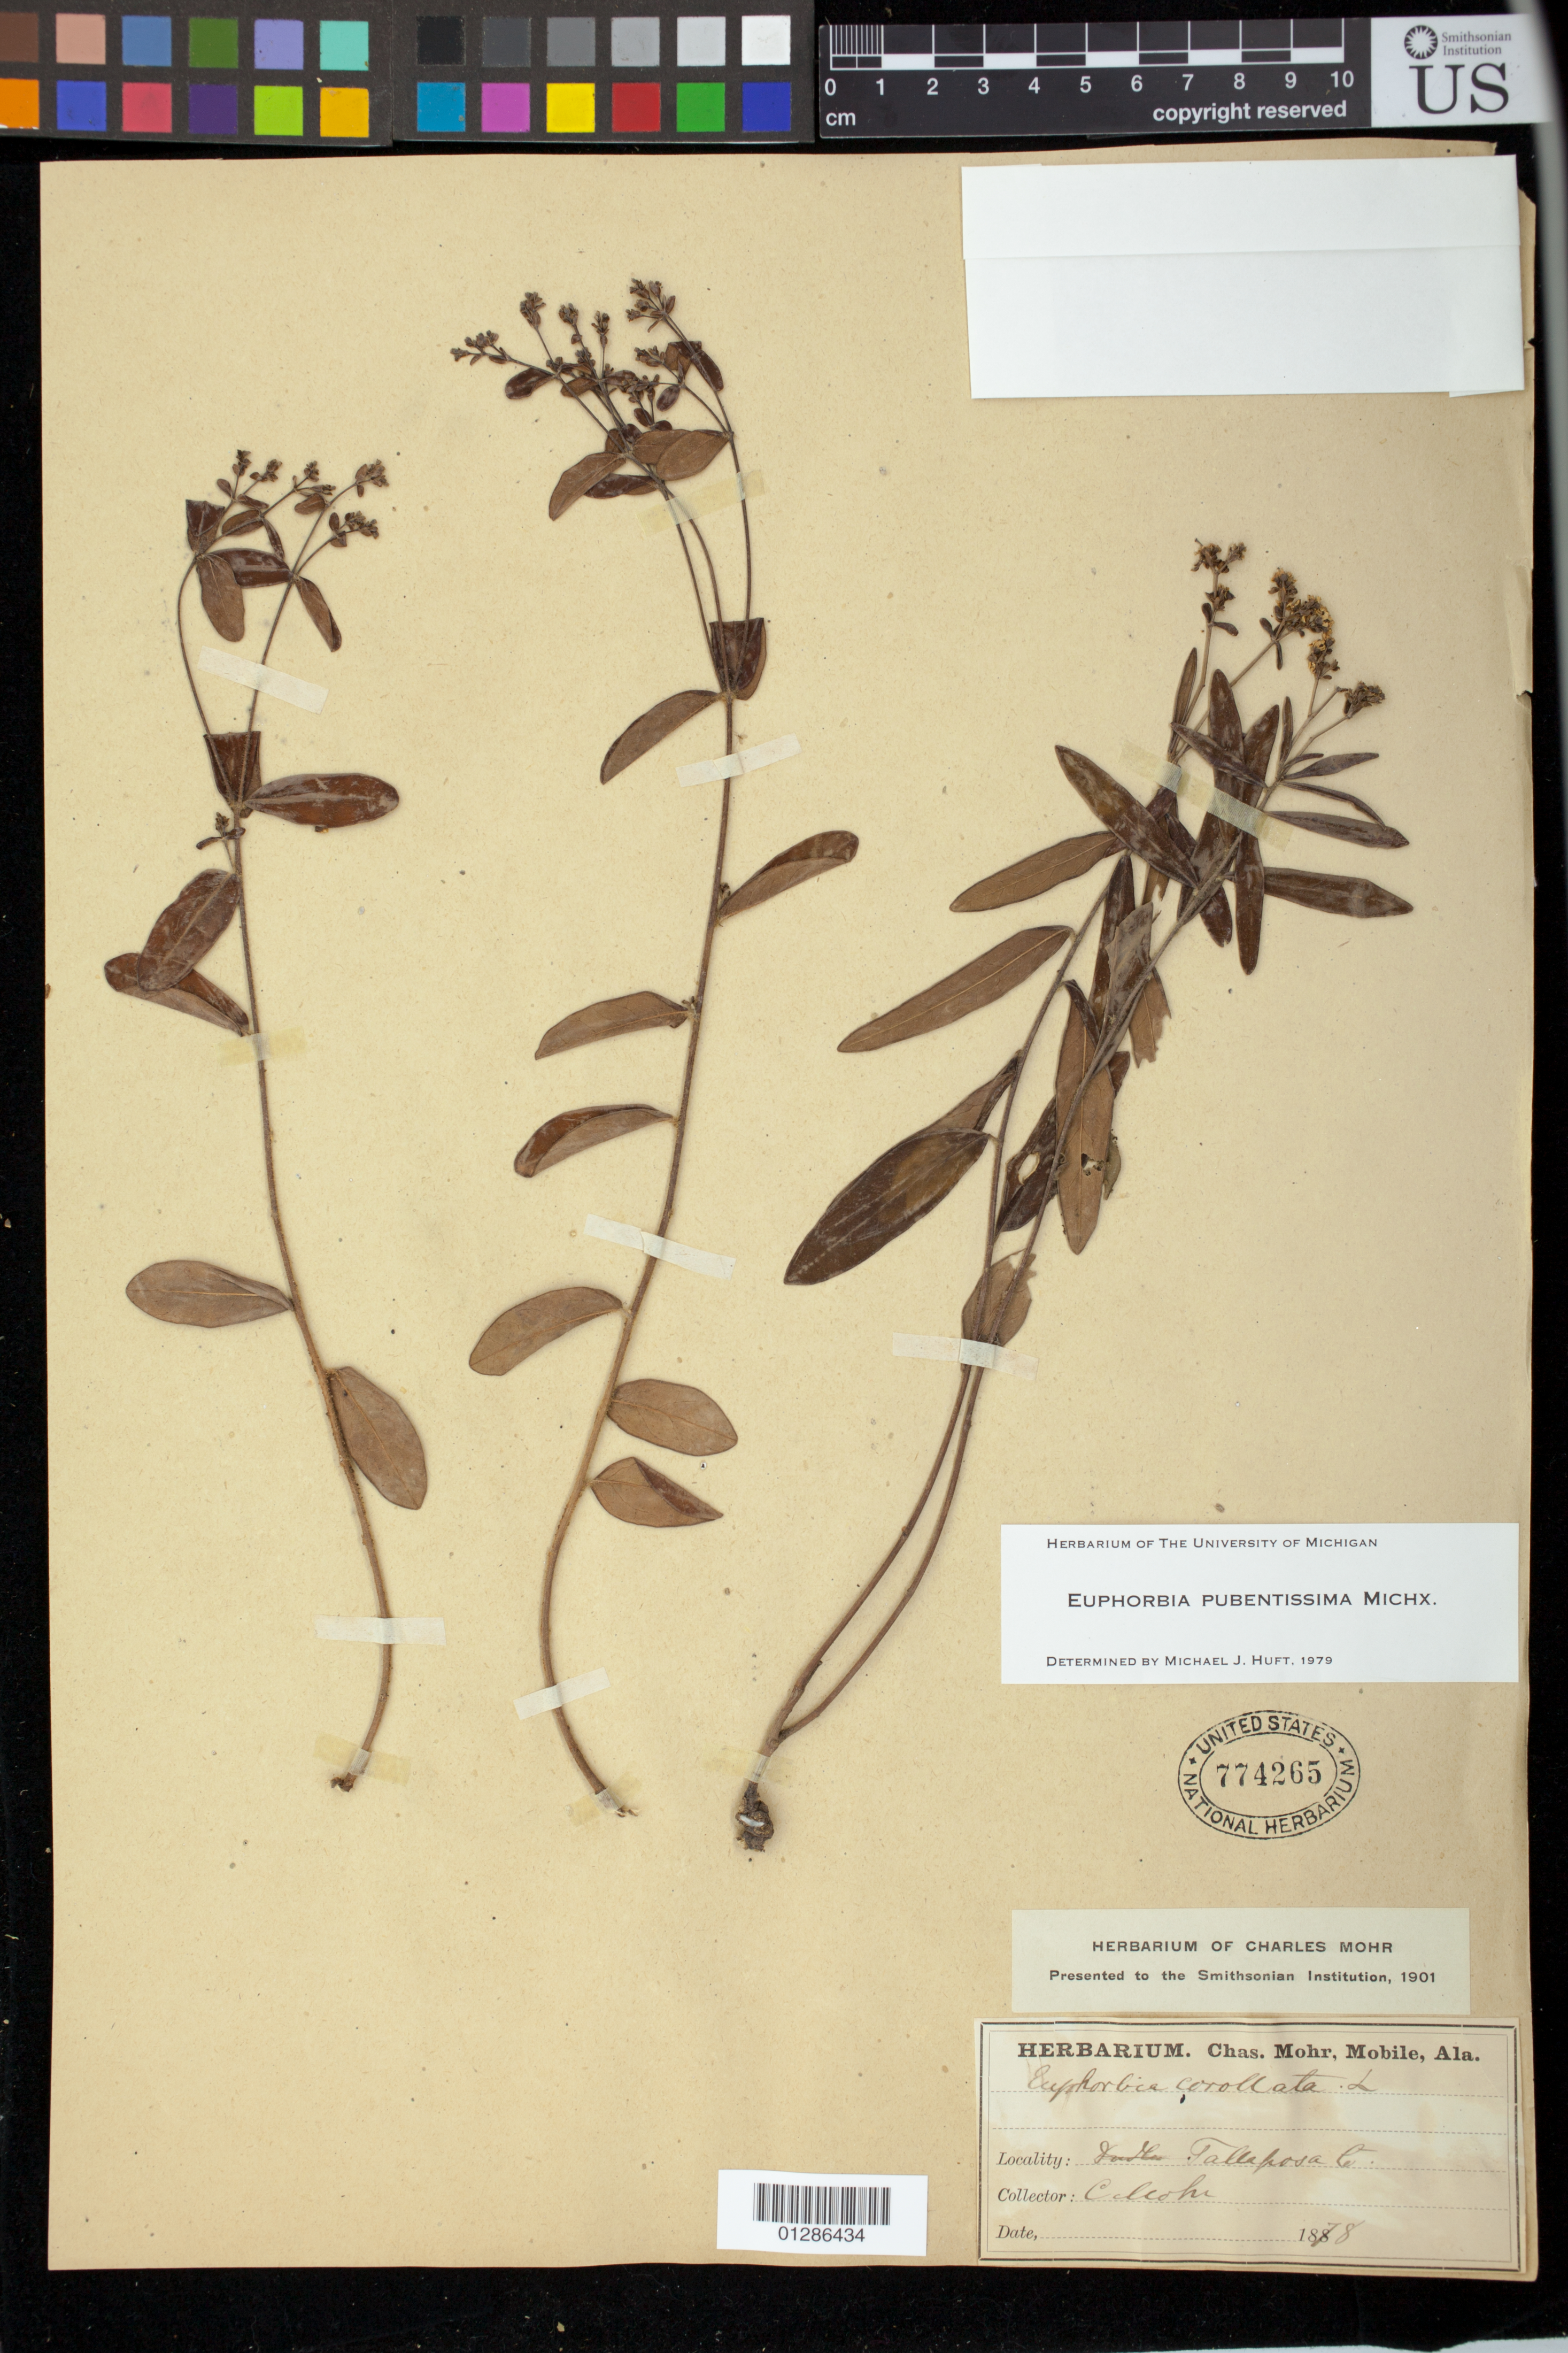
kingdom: Plantae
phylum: Tracheophyta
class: Magnoliopsida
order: Malpighiales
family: Euphorbiaceae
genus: Euphorbia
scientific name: Euphorbia pubentissima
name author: Michx.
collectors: C. T. Mohr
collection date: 1878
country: United States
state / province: Alabama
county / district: Tallapoosa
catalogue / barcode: US 774265